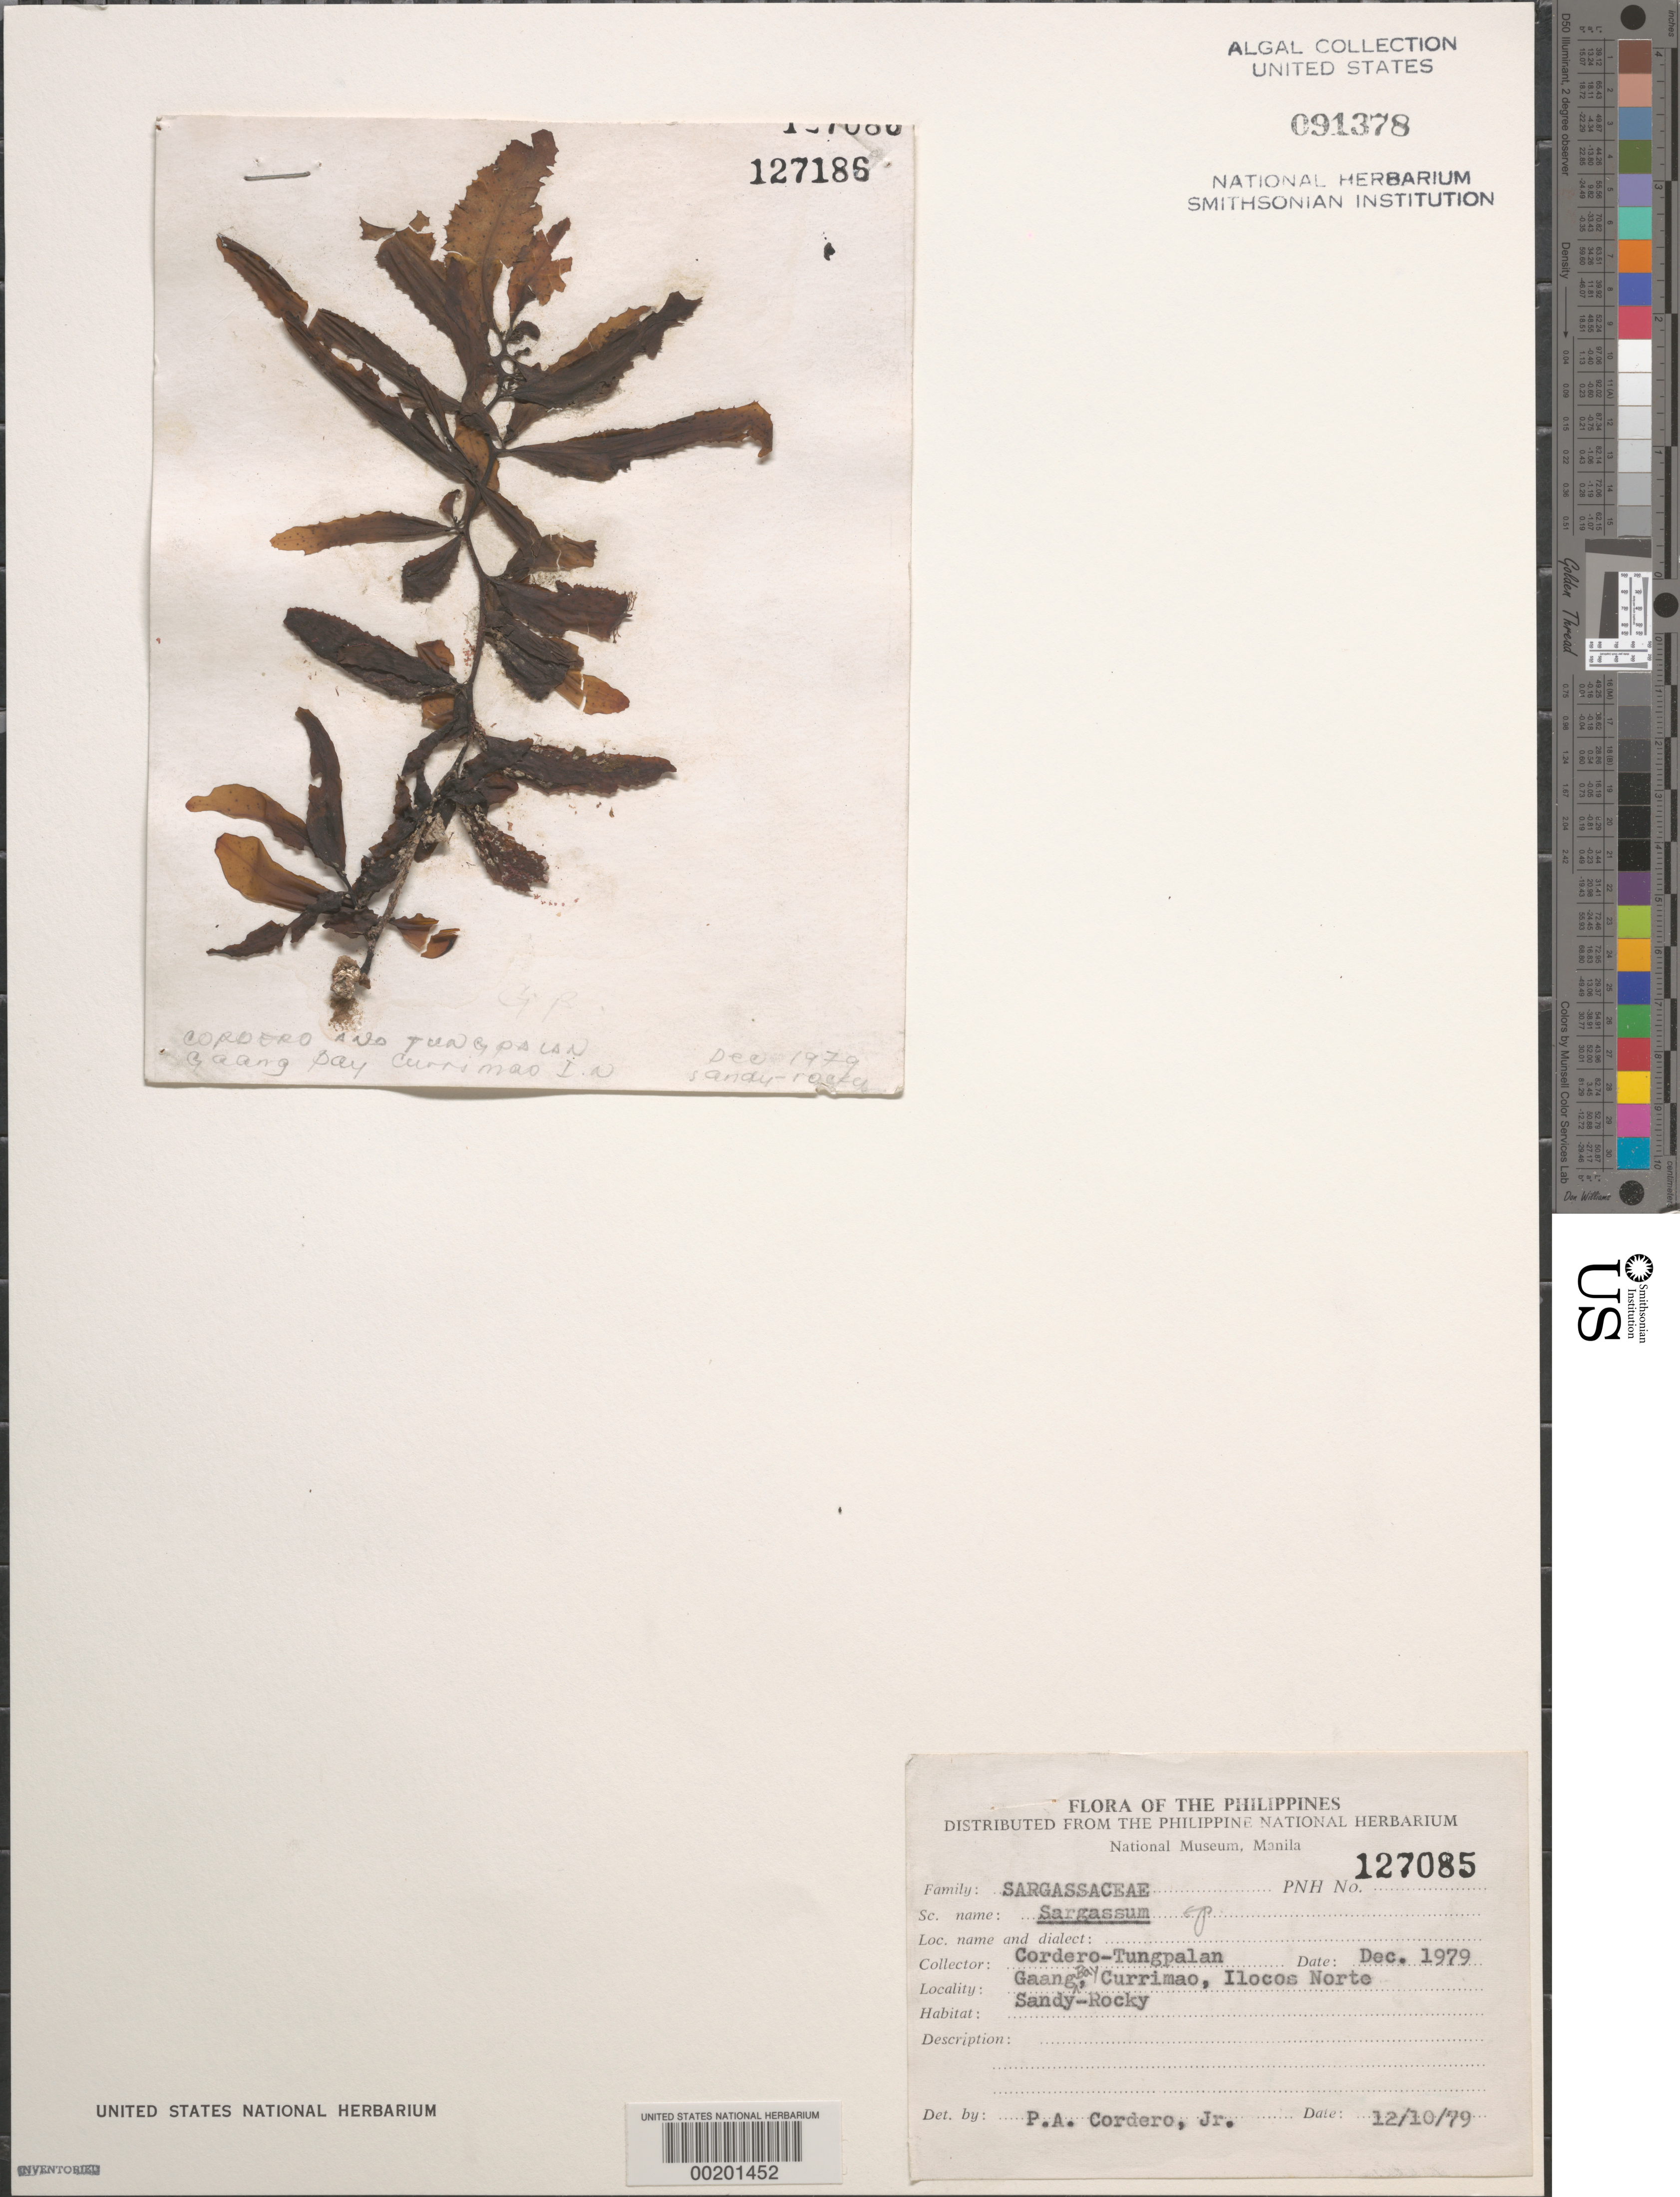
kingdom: Chromista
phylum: Ochrophyta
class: Phaeophyceae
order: Fucales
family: Sargassaceae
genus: Sargassum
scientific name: Sargassum sp.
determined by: Cordero, P. A., Jr.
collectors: P. A. Cordero & A. Tungpalan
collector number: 127085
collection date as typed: Dec 1979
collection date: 1979-12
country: Philippines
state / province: Ilocos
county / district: Ilocos Norte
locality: Gaang bay, currimao, ilocos norte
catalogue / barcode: US 91378